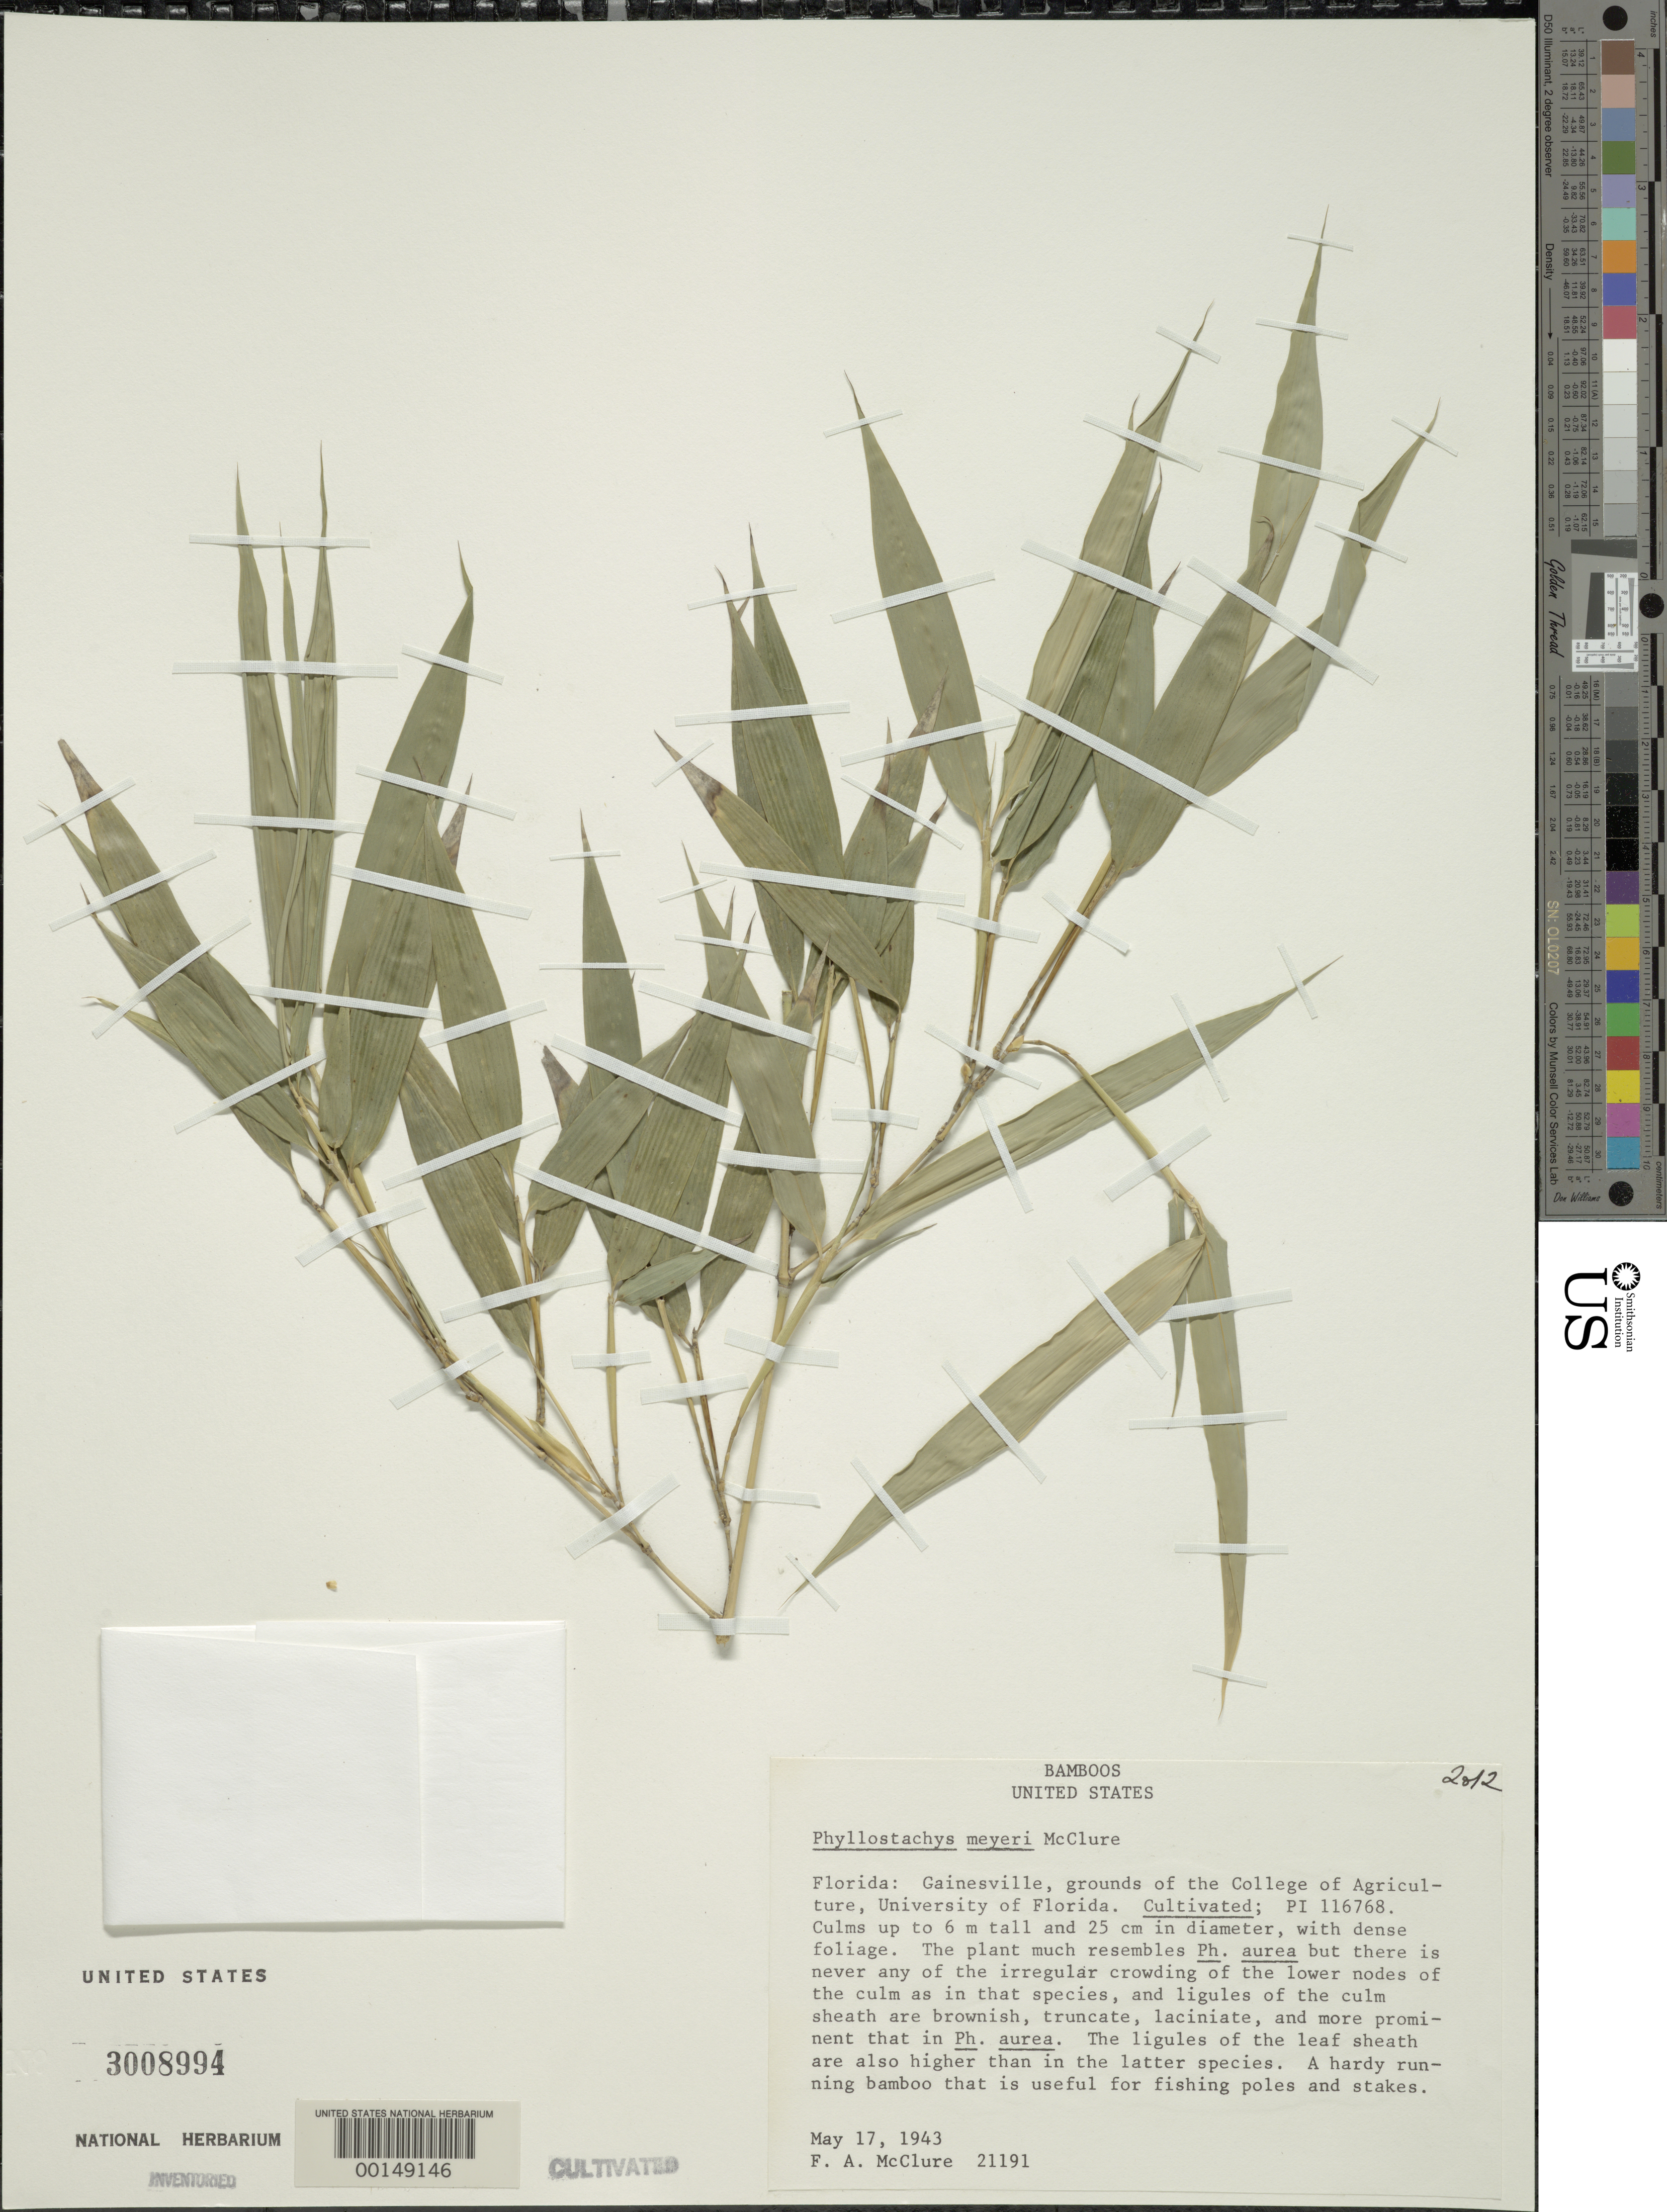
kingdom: Plantae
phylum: Tracheophyta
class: Liliopsida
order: Poales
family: Poaceae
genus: Phyllostachys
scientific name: Phyllostachys meyeri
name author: McClure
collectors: F. A. McClure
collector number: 21191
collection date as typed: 17 May 1943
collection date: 1943-05-17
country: United States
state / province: Florida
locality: Gainesville, university of florida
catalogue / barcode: US 3008994